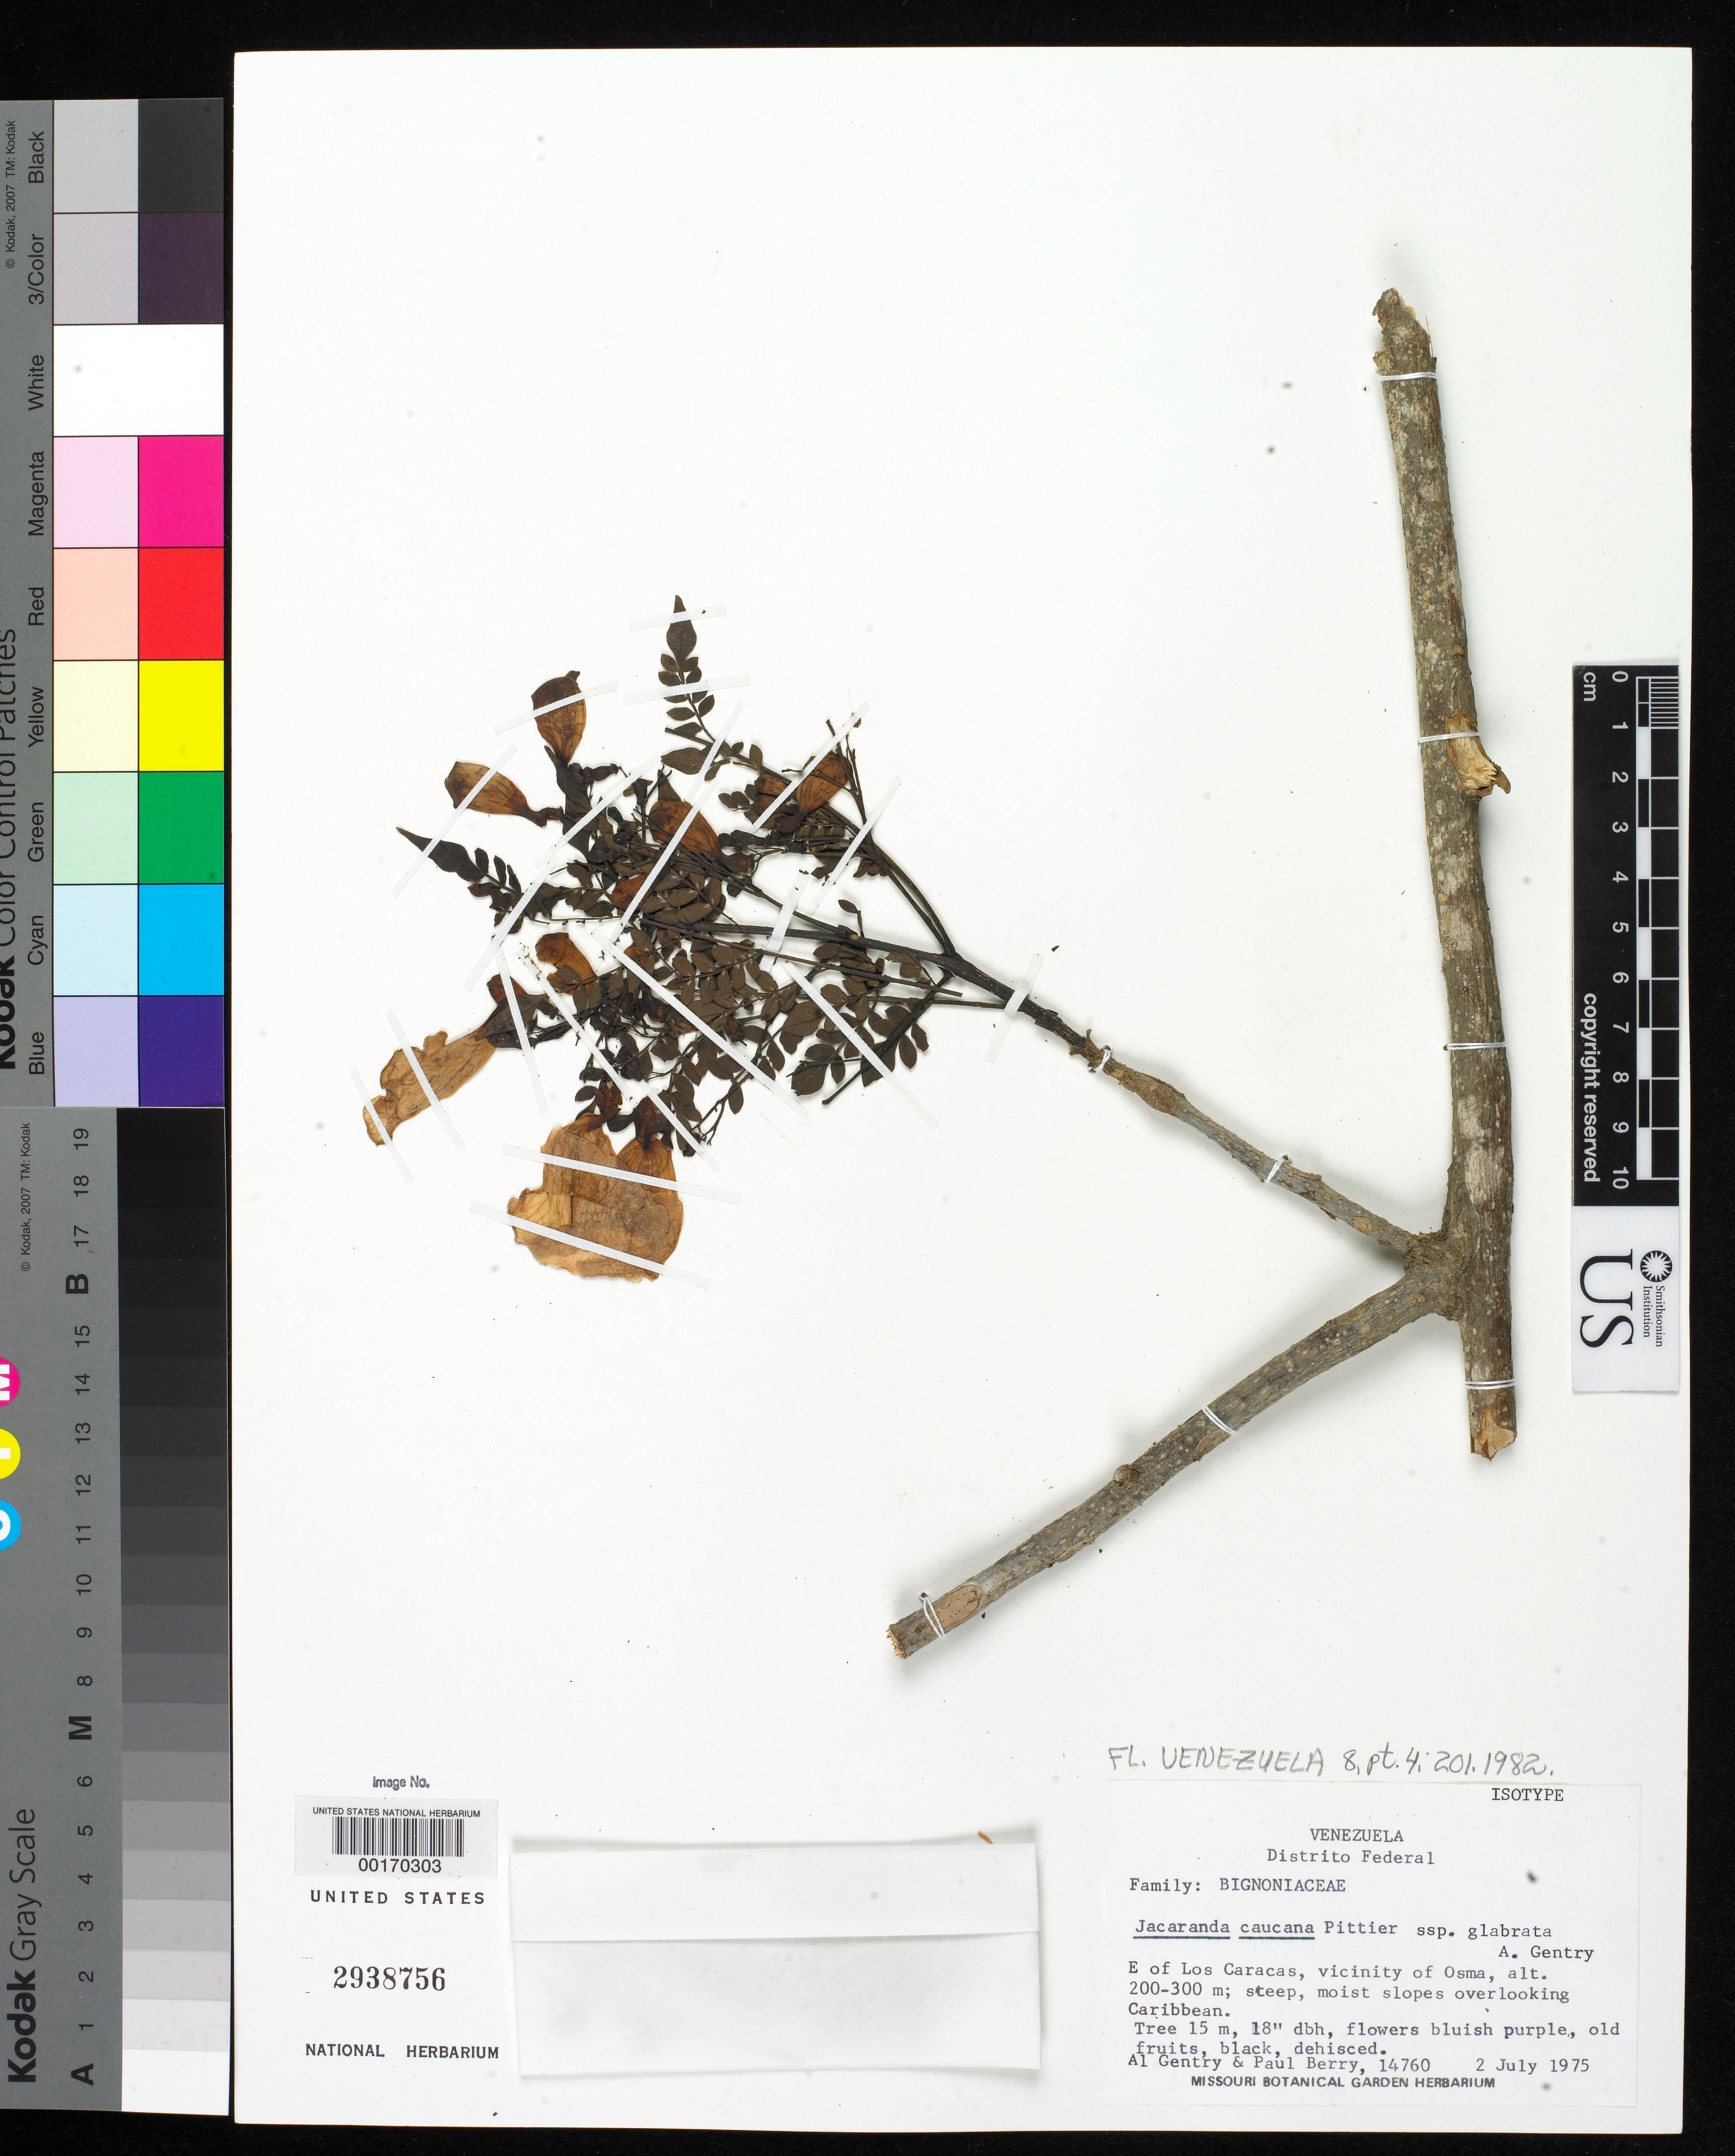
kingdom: Plantae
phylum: Tracheophyta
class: Magnoliopsida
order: Lamiales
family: Bignoniaceae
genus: Jacaranda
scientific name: Jacaranda caucana subsp. glabrata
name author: A.H. Gentry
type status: Isotype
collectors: A. H. Gentry & P. E. Berry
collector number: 14760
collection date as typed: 02 Jul 1975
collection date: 1975-07-02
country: Venezuela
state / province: Distrito Federal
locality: E of Los Caracas, vicinity of Osma, moist slopes overlooking Caribbean.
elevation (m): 200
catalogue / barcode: US 2938756